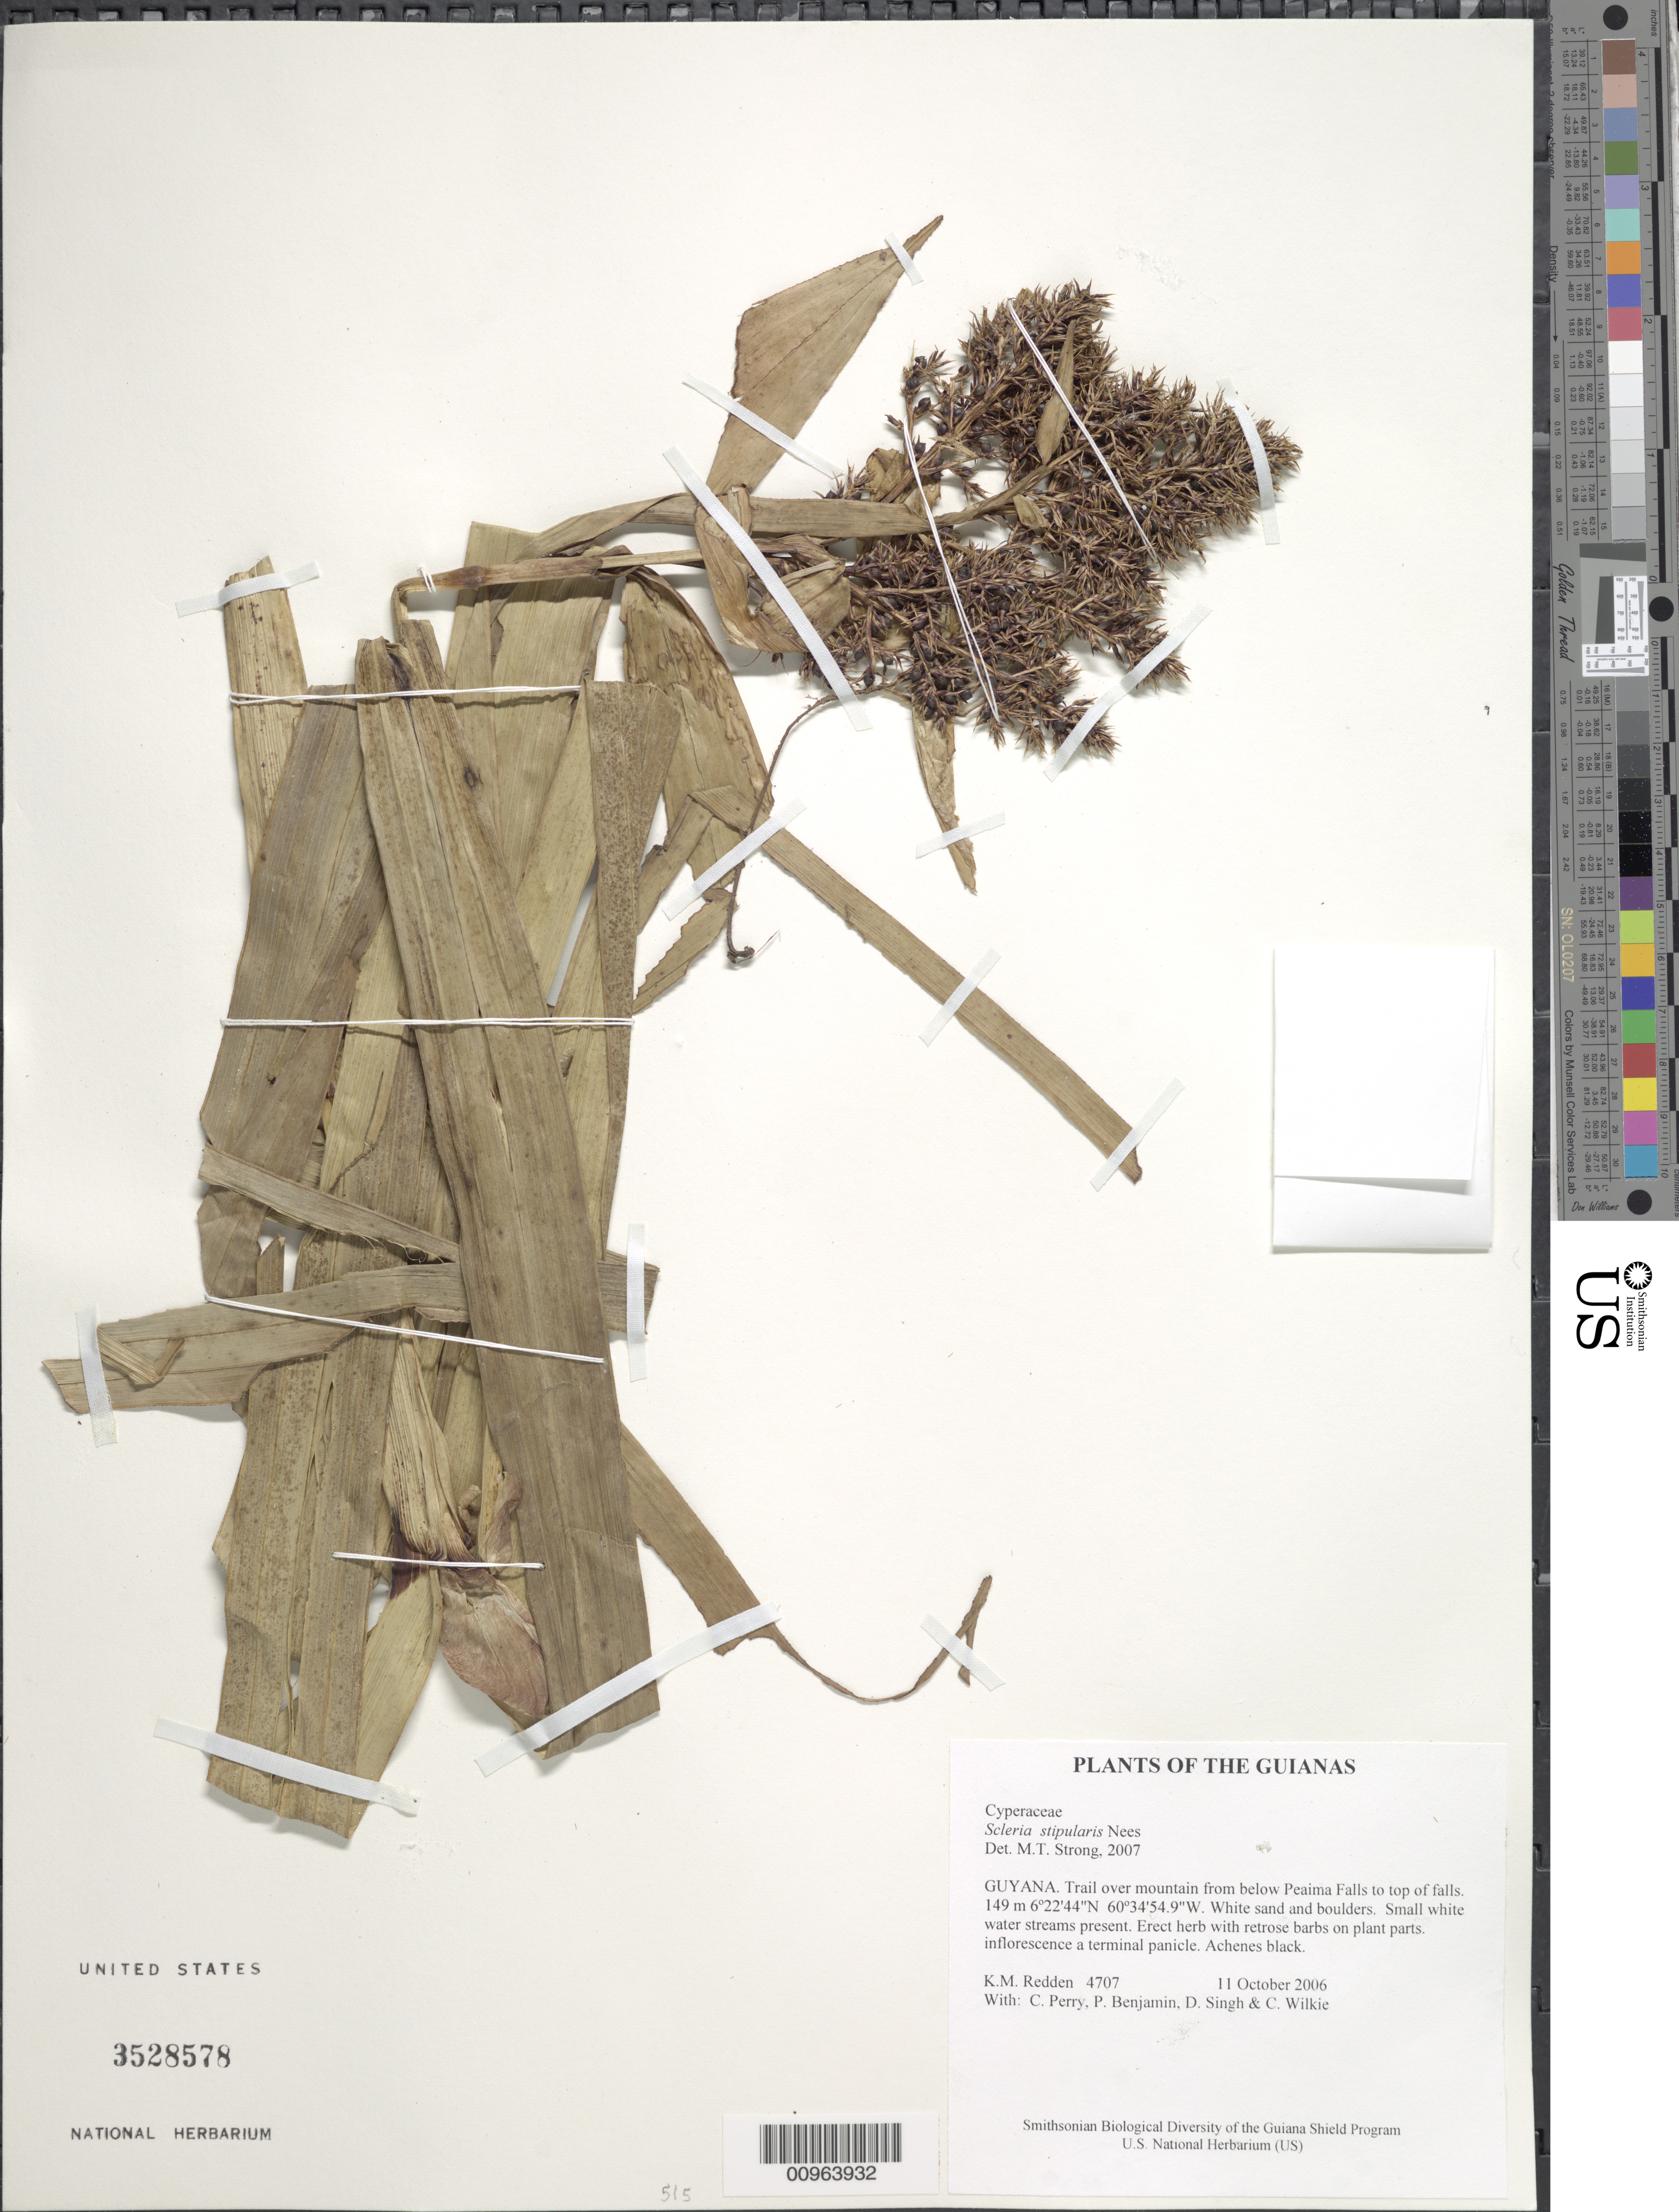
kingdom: Plantae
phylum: Tracheophyta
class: Liliopsida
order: Poales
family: Cyperaceae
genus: Scleria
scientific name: Scleria stipularis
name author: Nees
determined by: Strong, M. T., (US), Smithsonian Institution - National Museum of Natural History (UNITED STATES)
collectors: K. M. Redden, C. Perry, P. Benjamin, D. Singh & C. Wilkie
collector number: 4707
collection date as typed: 11 October 2006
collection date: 2006-10-11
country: Guyana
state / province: Cuyuni-Mazaruni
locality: Trail over mountain from below Peaima Falls to top of falls.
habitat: White sand and boulders. Small white water streams present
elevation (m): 149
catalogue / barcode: US 3528578